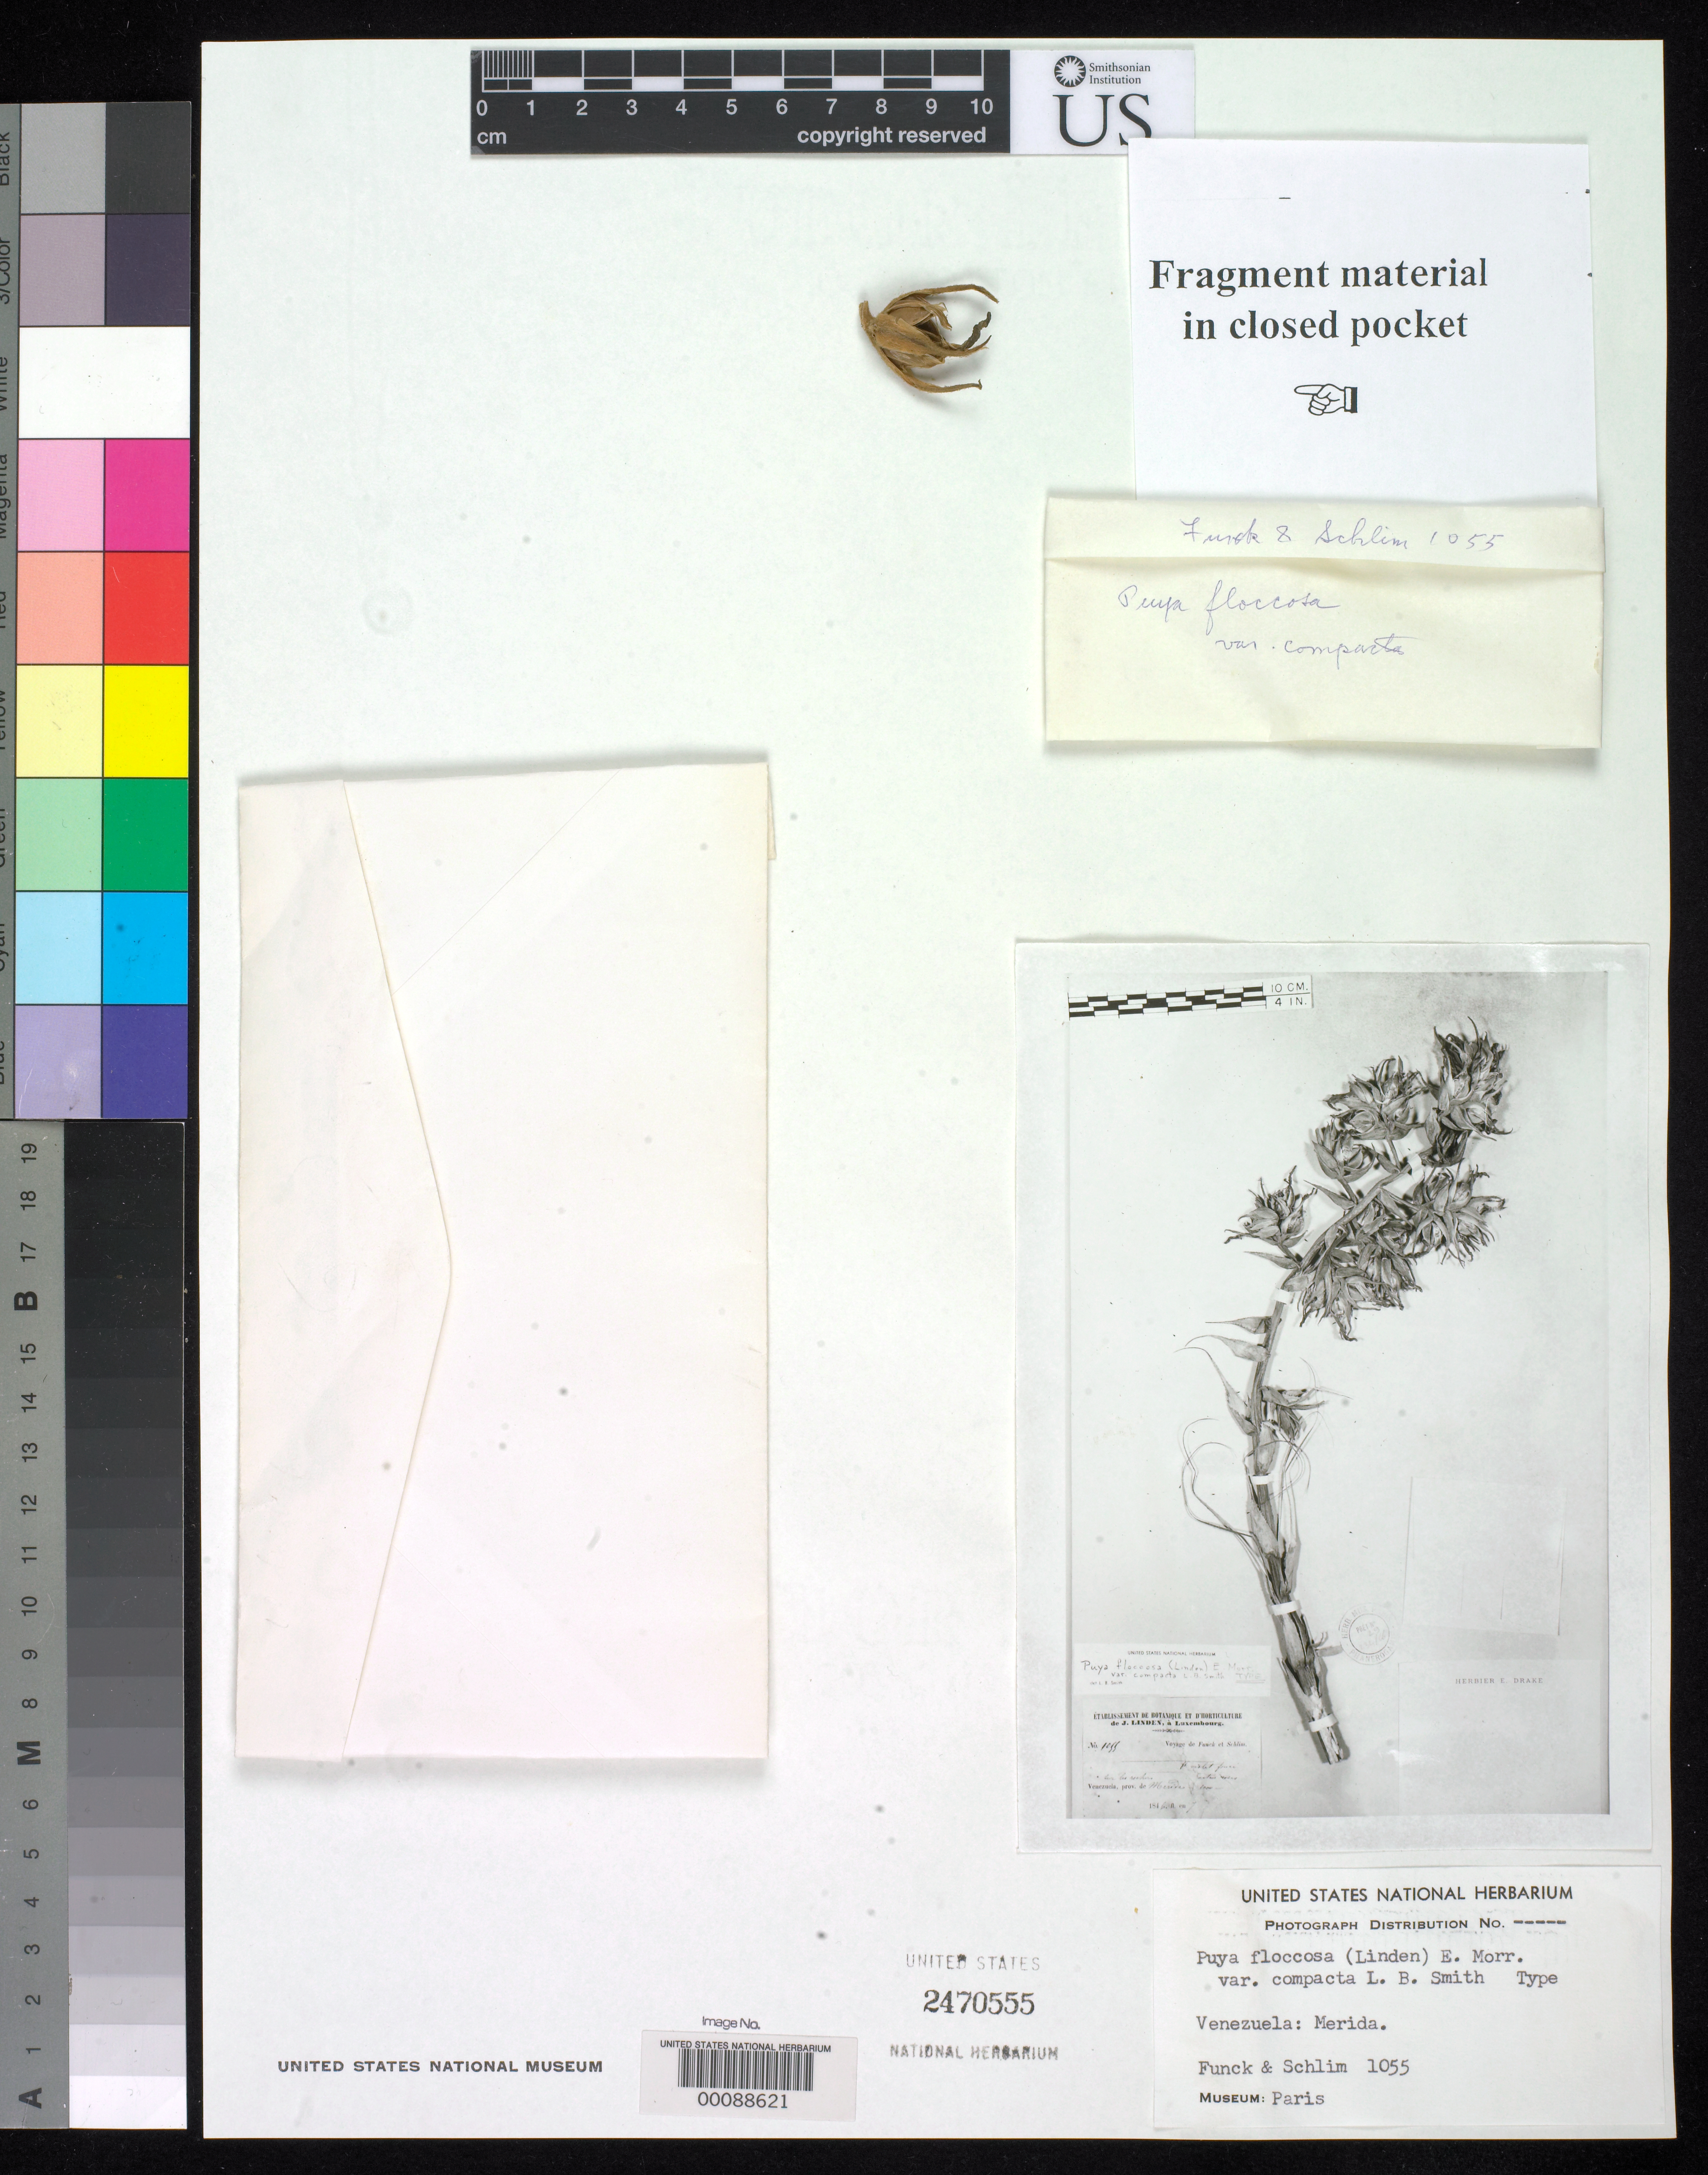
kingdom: Plantae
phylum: Tracheophyta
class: Liliopsida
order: Poales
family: Bromeliaceae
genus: Puya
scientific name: Puya floccosa var. compacta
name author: L.B. Sm.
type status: Isotype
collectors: N. Funck & L. Schlim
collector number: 1055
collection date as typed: Jul 1846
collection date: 1846-07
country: Venezuela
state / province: Mérida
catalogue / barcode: US 2470555